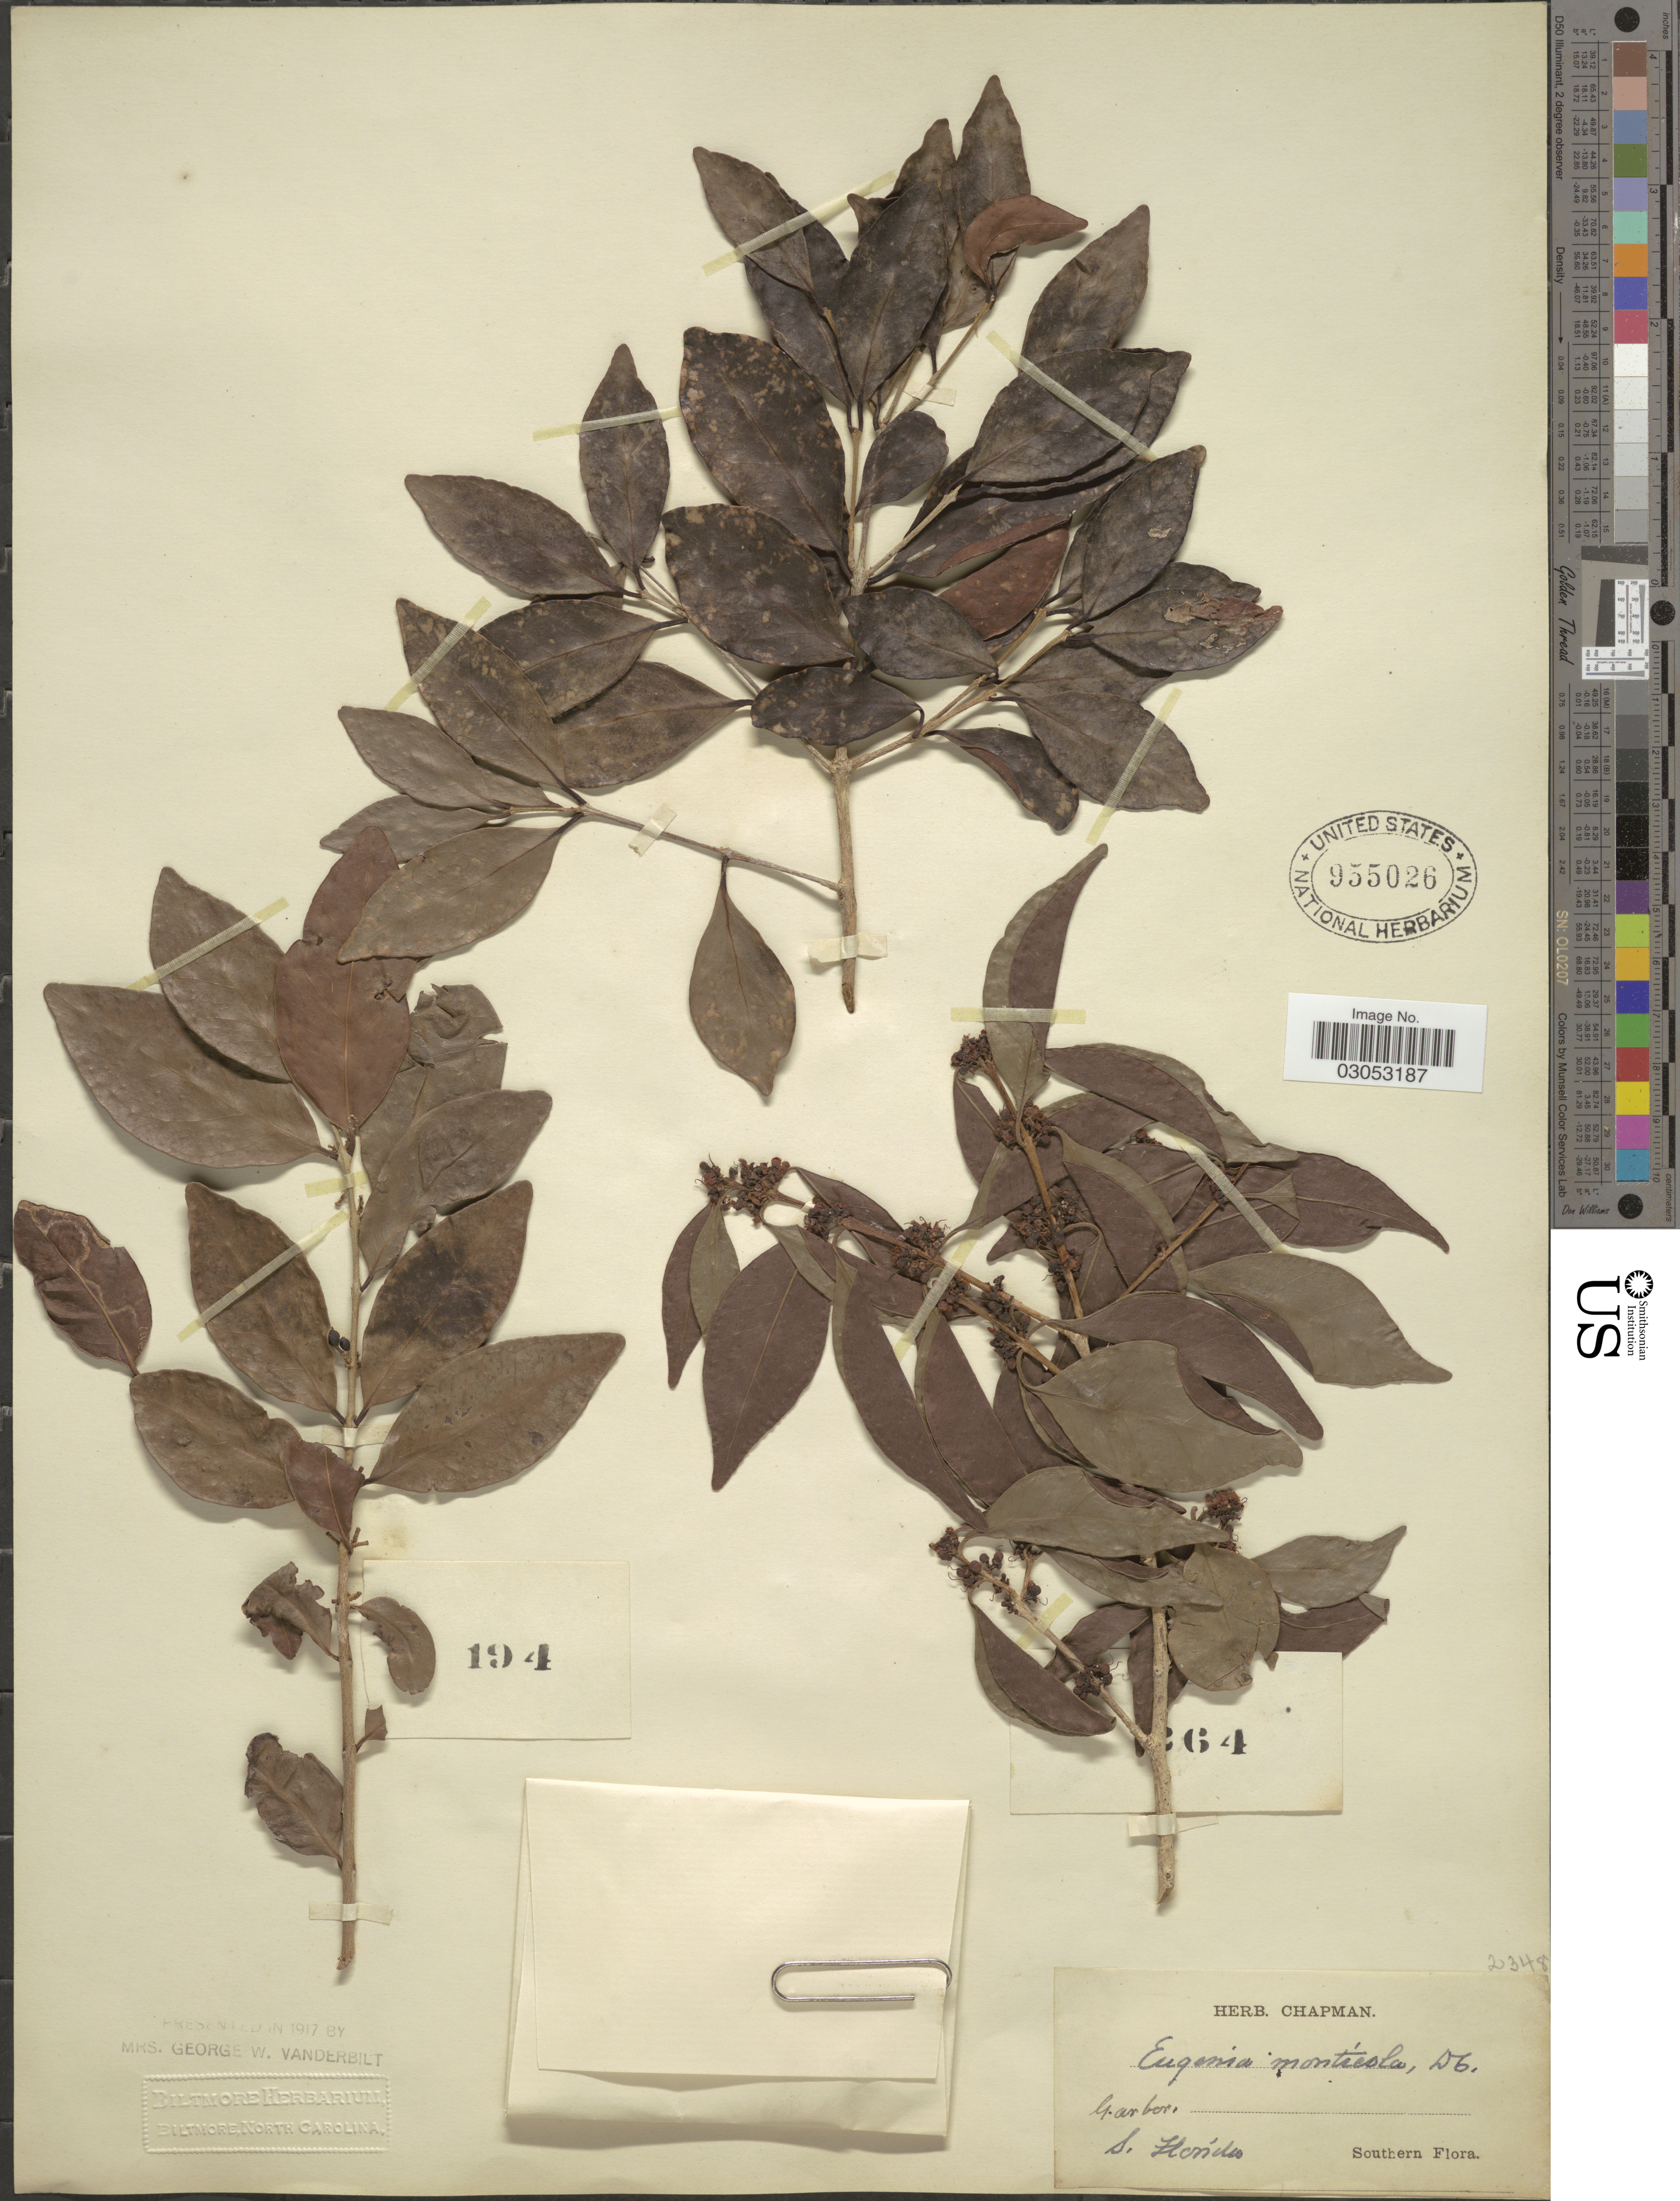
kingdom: Plantae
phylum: Tracheophyta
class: Magnoliopsida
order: Myrtales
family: Myrtaceae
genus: Eugenia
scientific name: Eugenia axillaris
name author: (Sw.) Willd.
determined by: Strong, Mark T., (BOT), Smithsonian Institution - National Museum of Natural History (UNITED STATES)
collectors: ex herb. Chapman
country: United States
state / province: Florida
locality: Garbor, S. Florida.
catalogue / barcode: US 955026